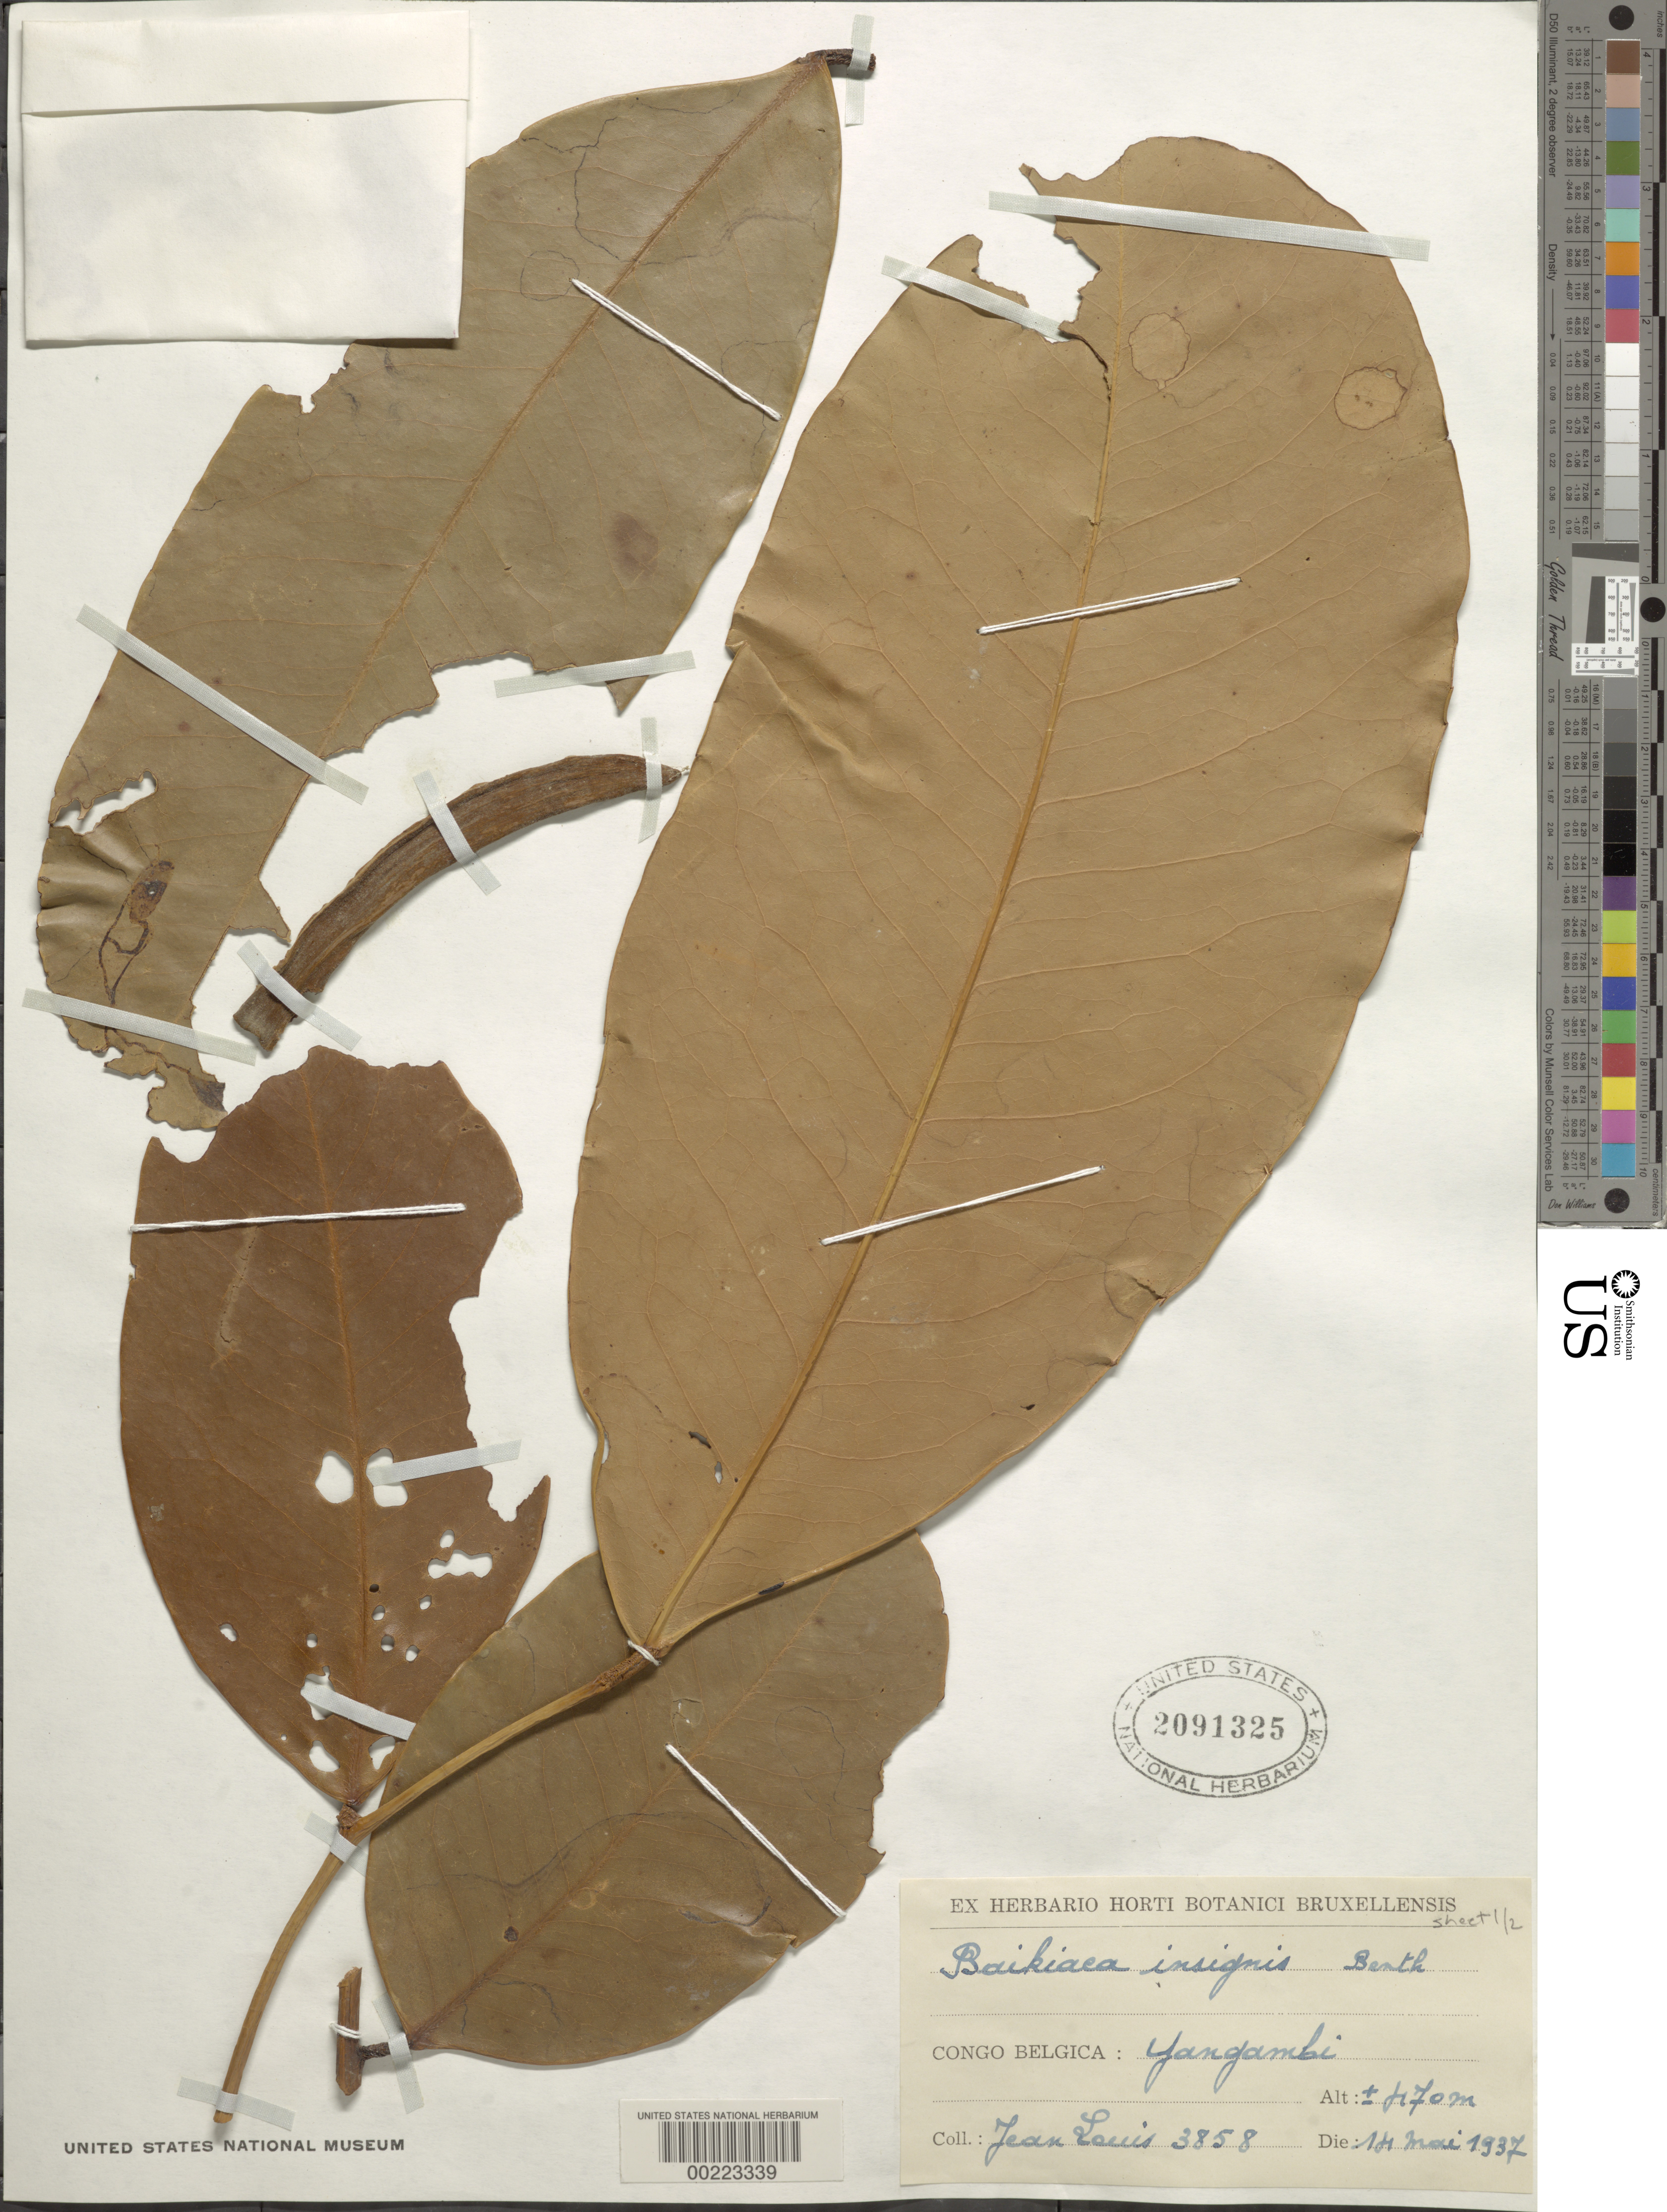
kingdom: Plantae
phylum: Tracheophyta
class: Magnoliopsida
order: Fabales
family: Fabaceae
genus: Baikiaea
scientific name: Baikiaea insignis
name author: Benth.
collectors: J. Louis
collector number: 3858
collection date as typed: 14 May 1937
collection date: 1937-05-14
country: Congo, Democratic Republic of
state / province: Tshopo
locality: Yangambi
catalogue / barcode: US 2091325